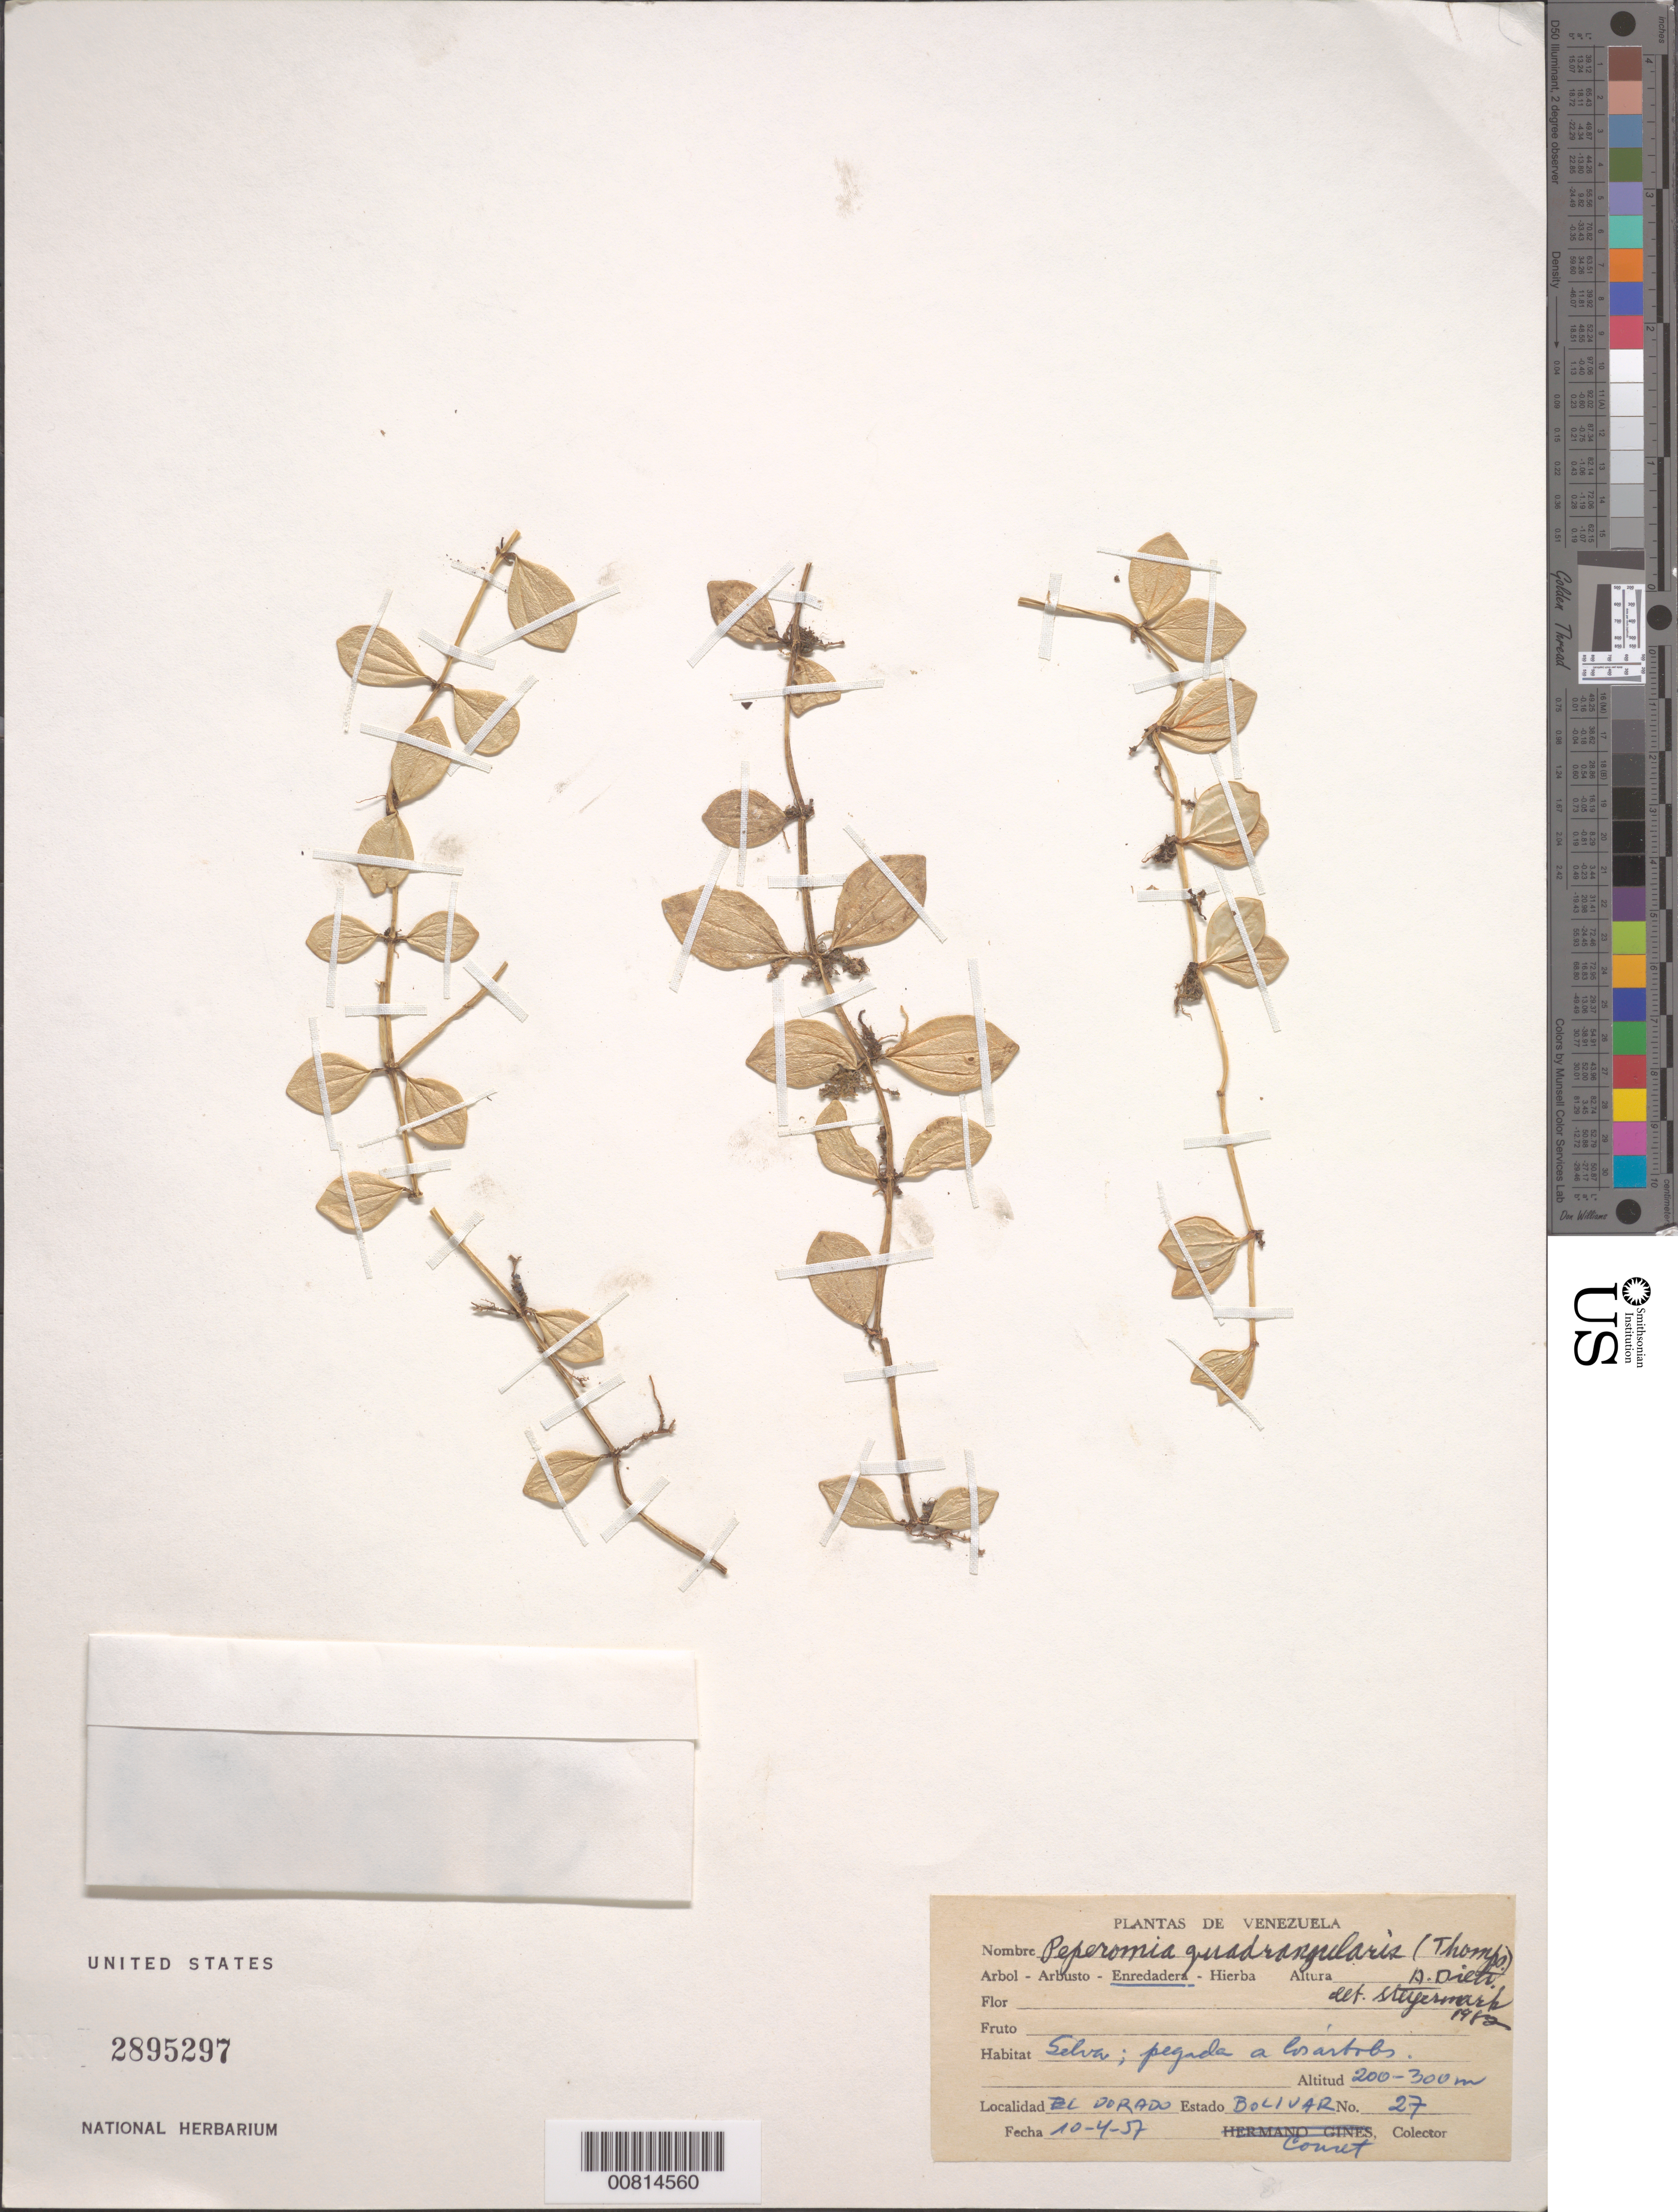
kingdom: Plantae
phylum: Tracheophyta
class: Magnoliopsida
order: Piperales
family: Piperaceae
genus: Peperomia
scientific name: Peperomia quadrangularis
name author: (J.V. Thomps.) A. Dietr.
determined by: Steyermark, Julian A., (VEN)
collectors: -. Couret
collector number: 27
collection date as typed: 10-Apr-57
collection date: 1957-04-10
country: Venezuela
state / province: Bolívar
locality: El Dorado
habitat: Selva, pegada a los arbols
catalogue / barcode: US 2895297